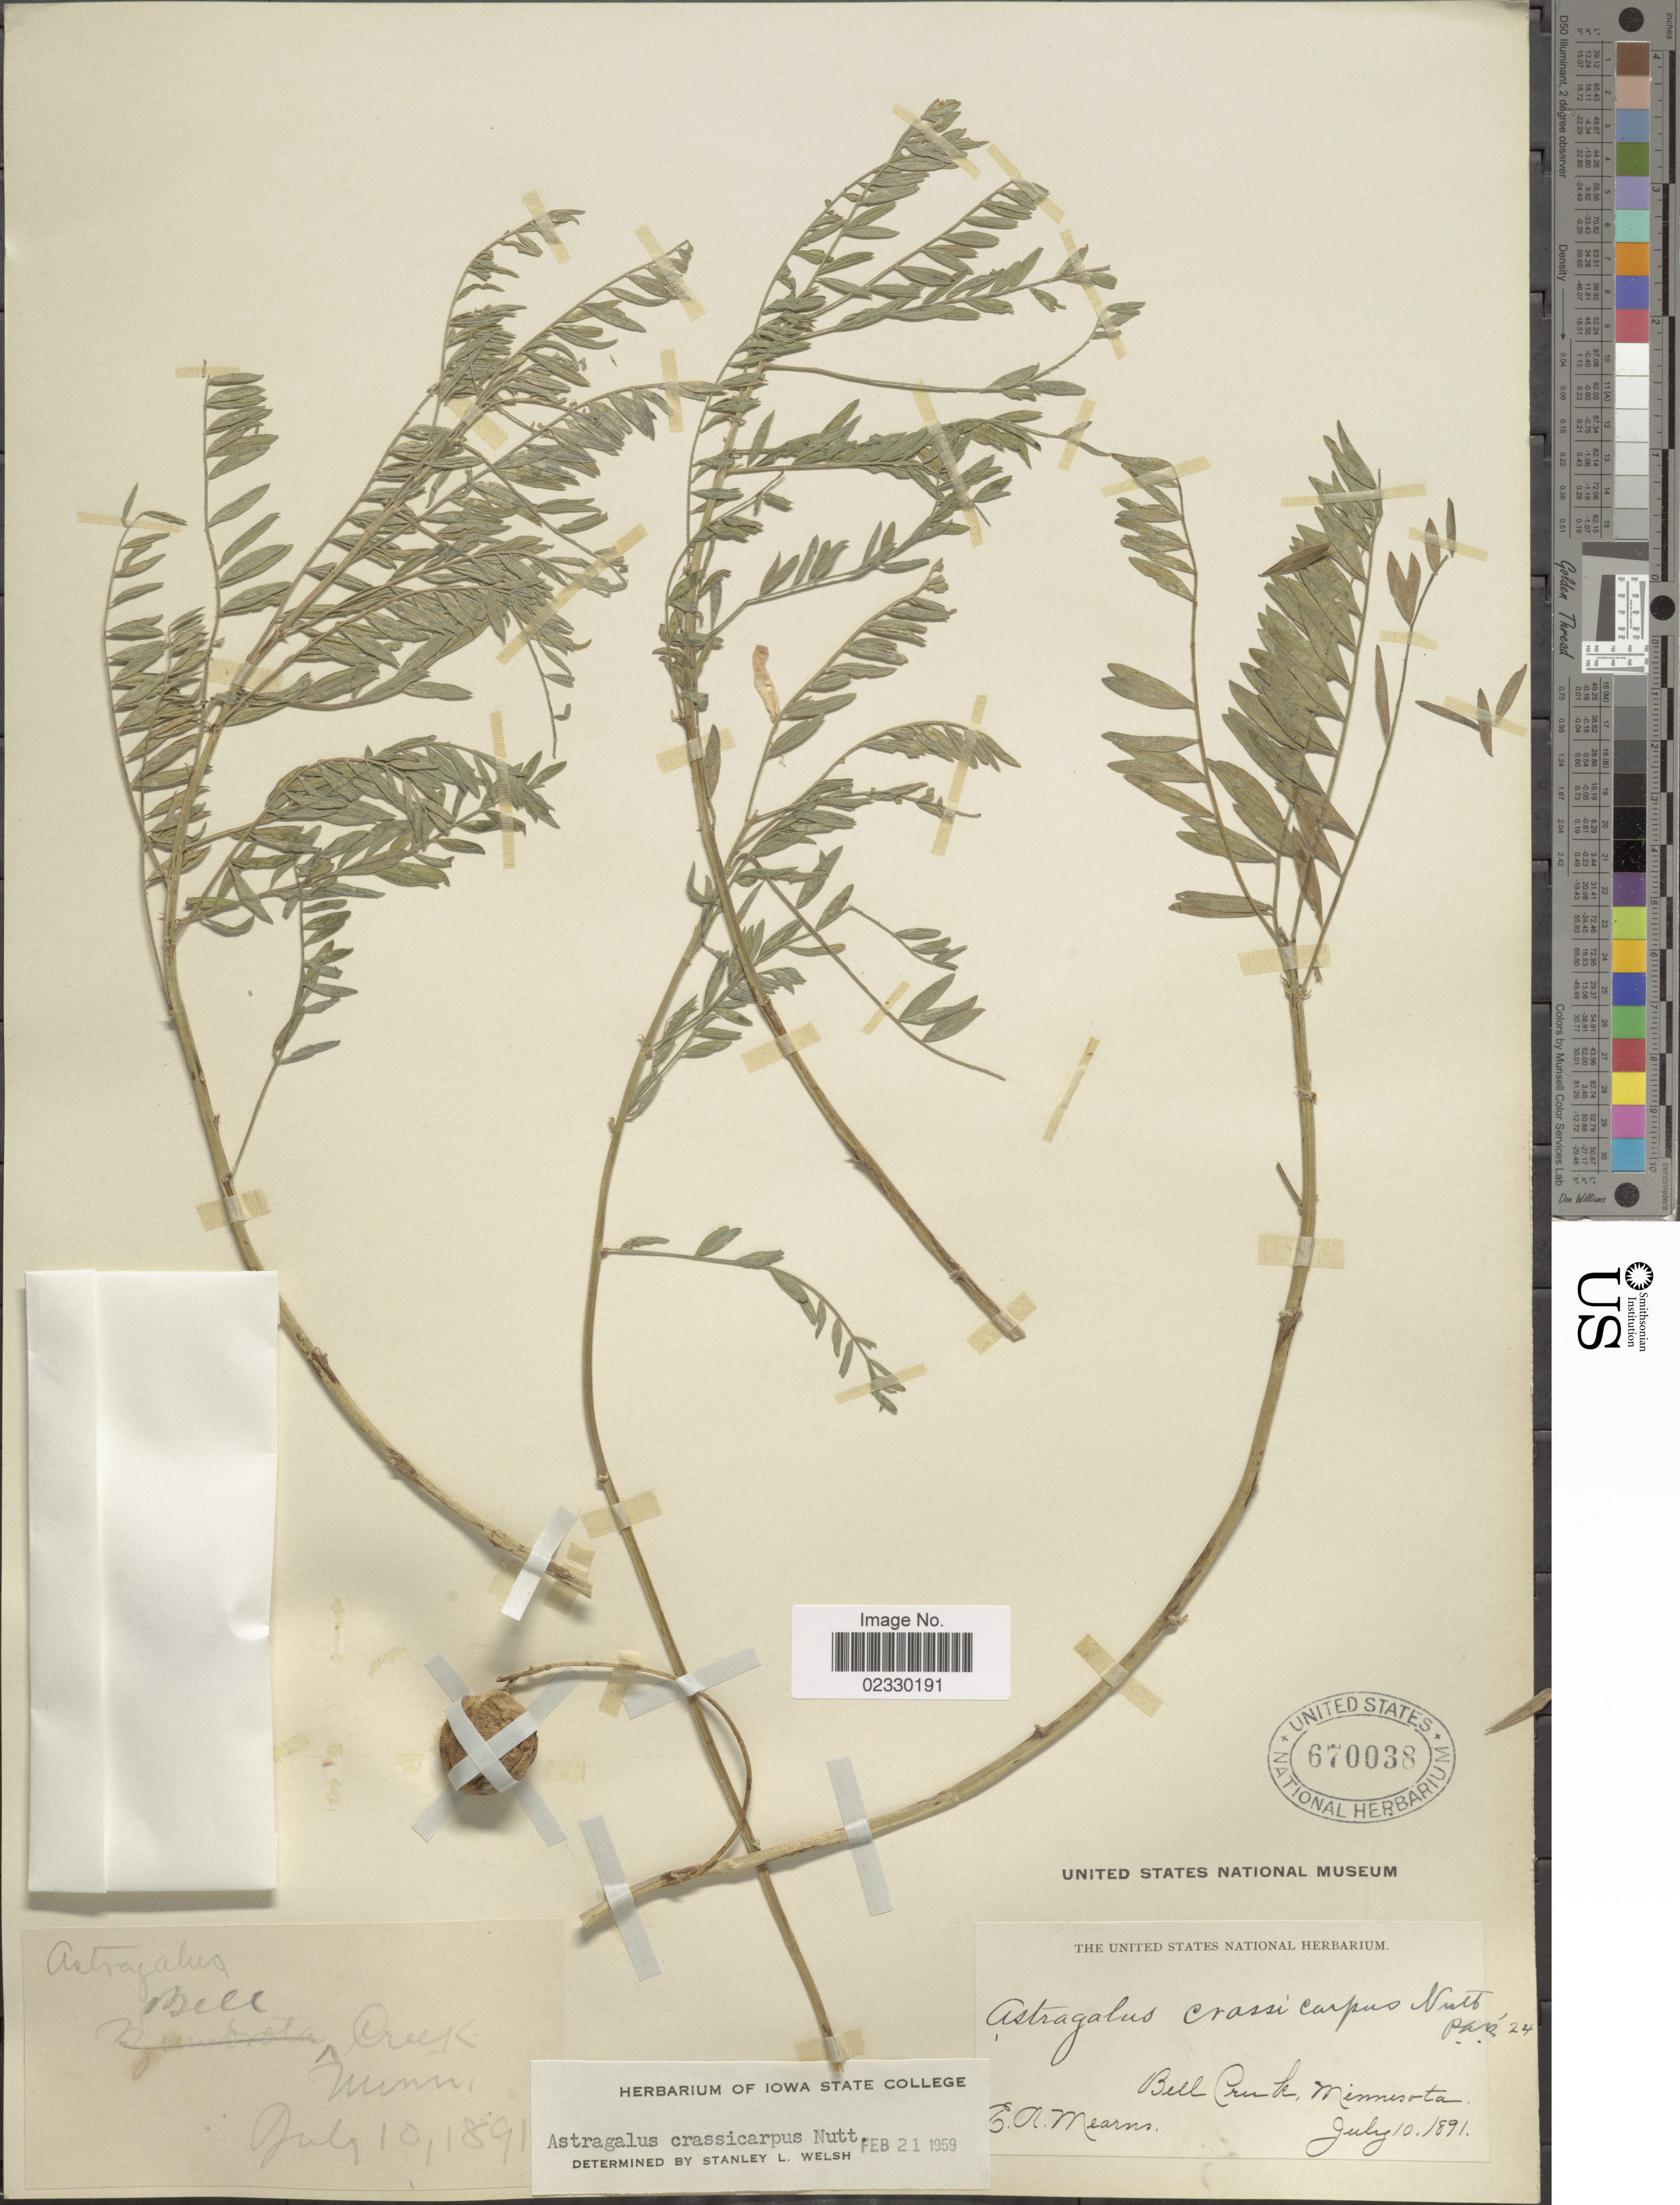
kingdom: Plantae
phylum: Tracheophyta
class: Magnoliopsida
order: Fabales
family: Fabaceae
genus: Astragalus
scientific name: Astragalus crassicarpus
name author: Nutt.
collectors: E. A. Mearns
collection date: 1891-07-10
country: United States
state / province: Minnesota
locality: Bell Creek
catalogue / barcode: US 670038